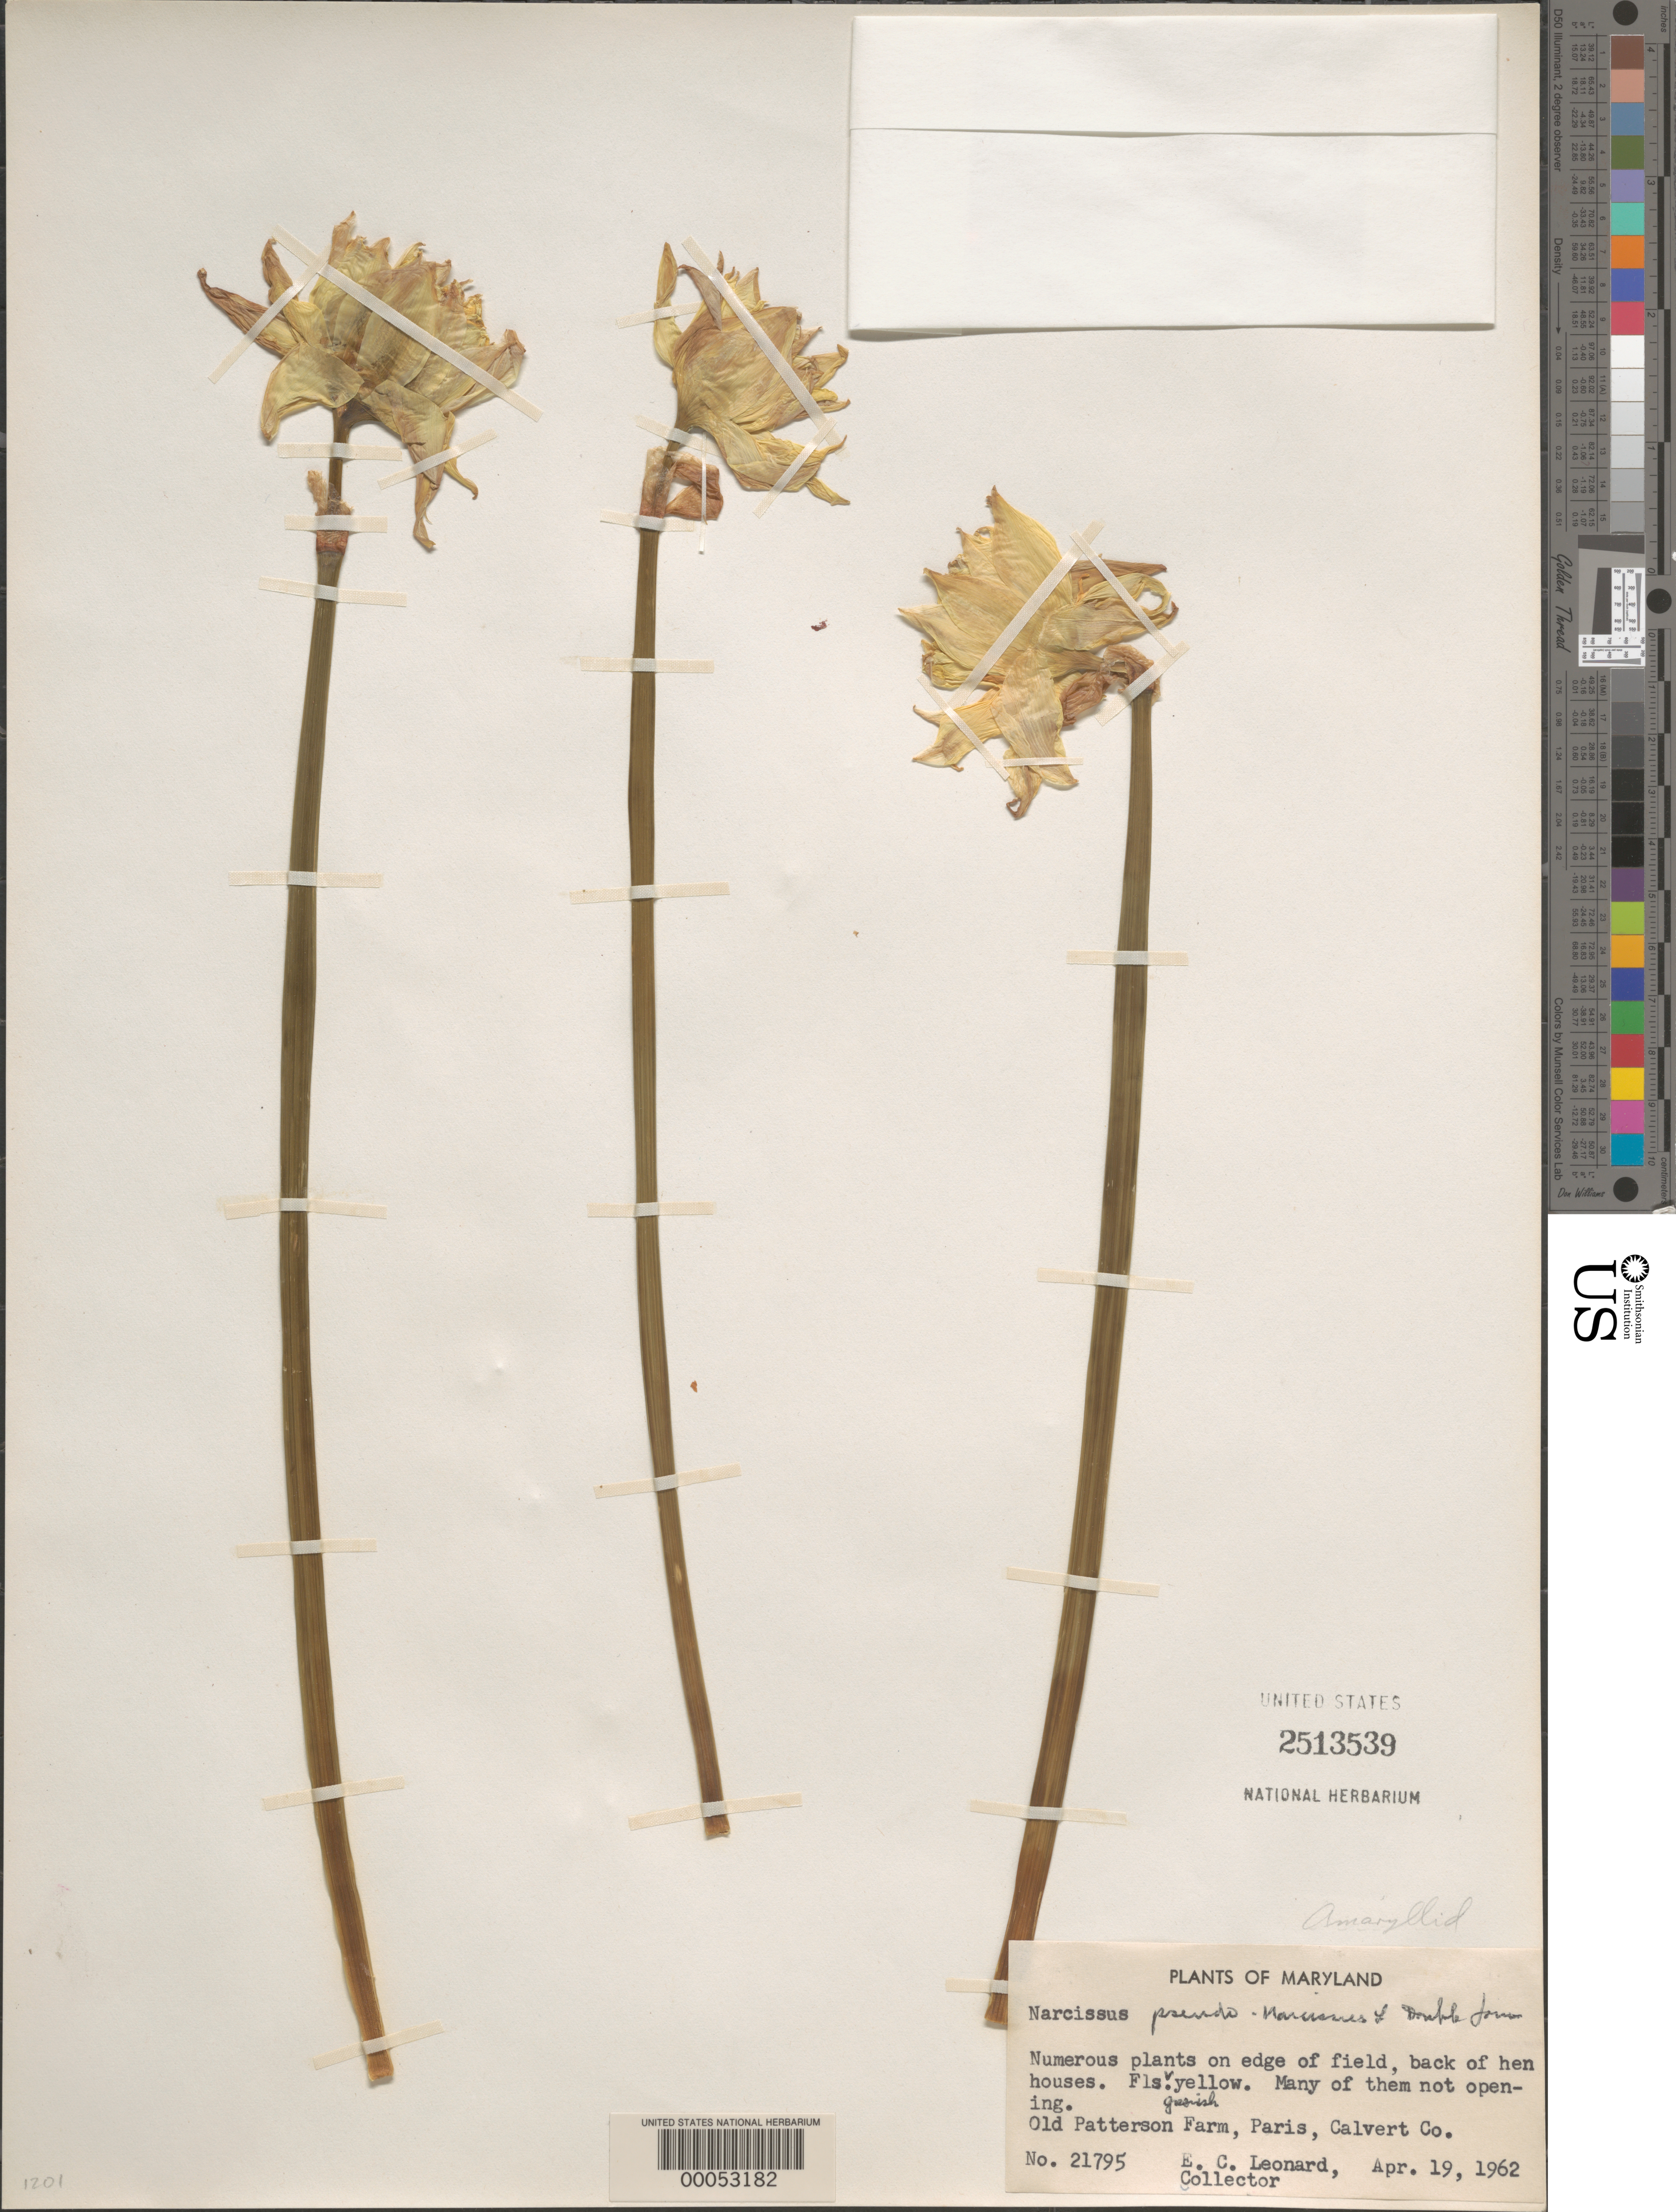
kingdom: Plantae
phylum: Tracheophyta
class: Liliopsida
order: Asparagales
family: Amaryllidaceae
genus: Narcissus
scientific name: Narcissus pseudonarcissus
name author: L.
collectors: E. C. Leonard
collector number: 21795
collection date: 1962-04-19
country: United States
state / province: Maryland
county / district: Calvert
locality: Old Patterson Farm, Paris, Calvert Co.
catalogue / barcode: US 2513539